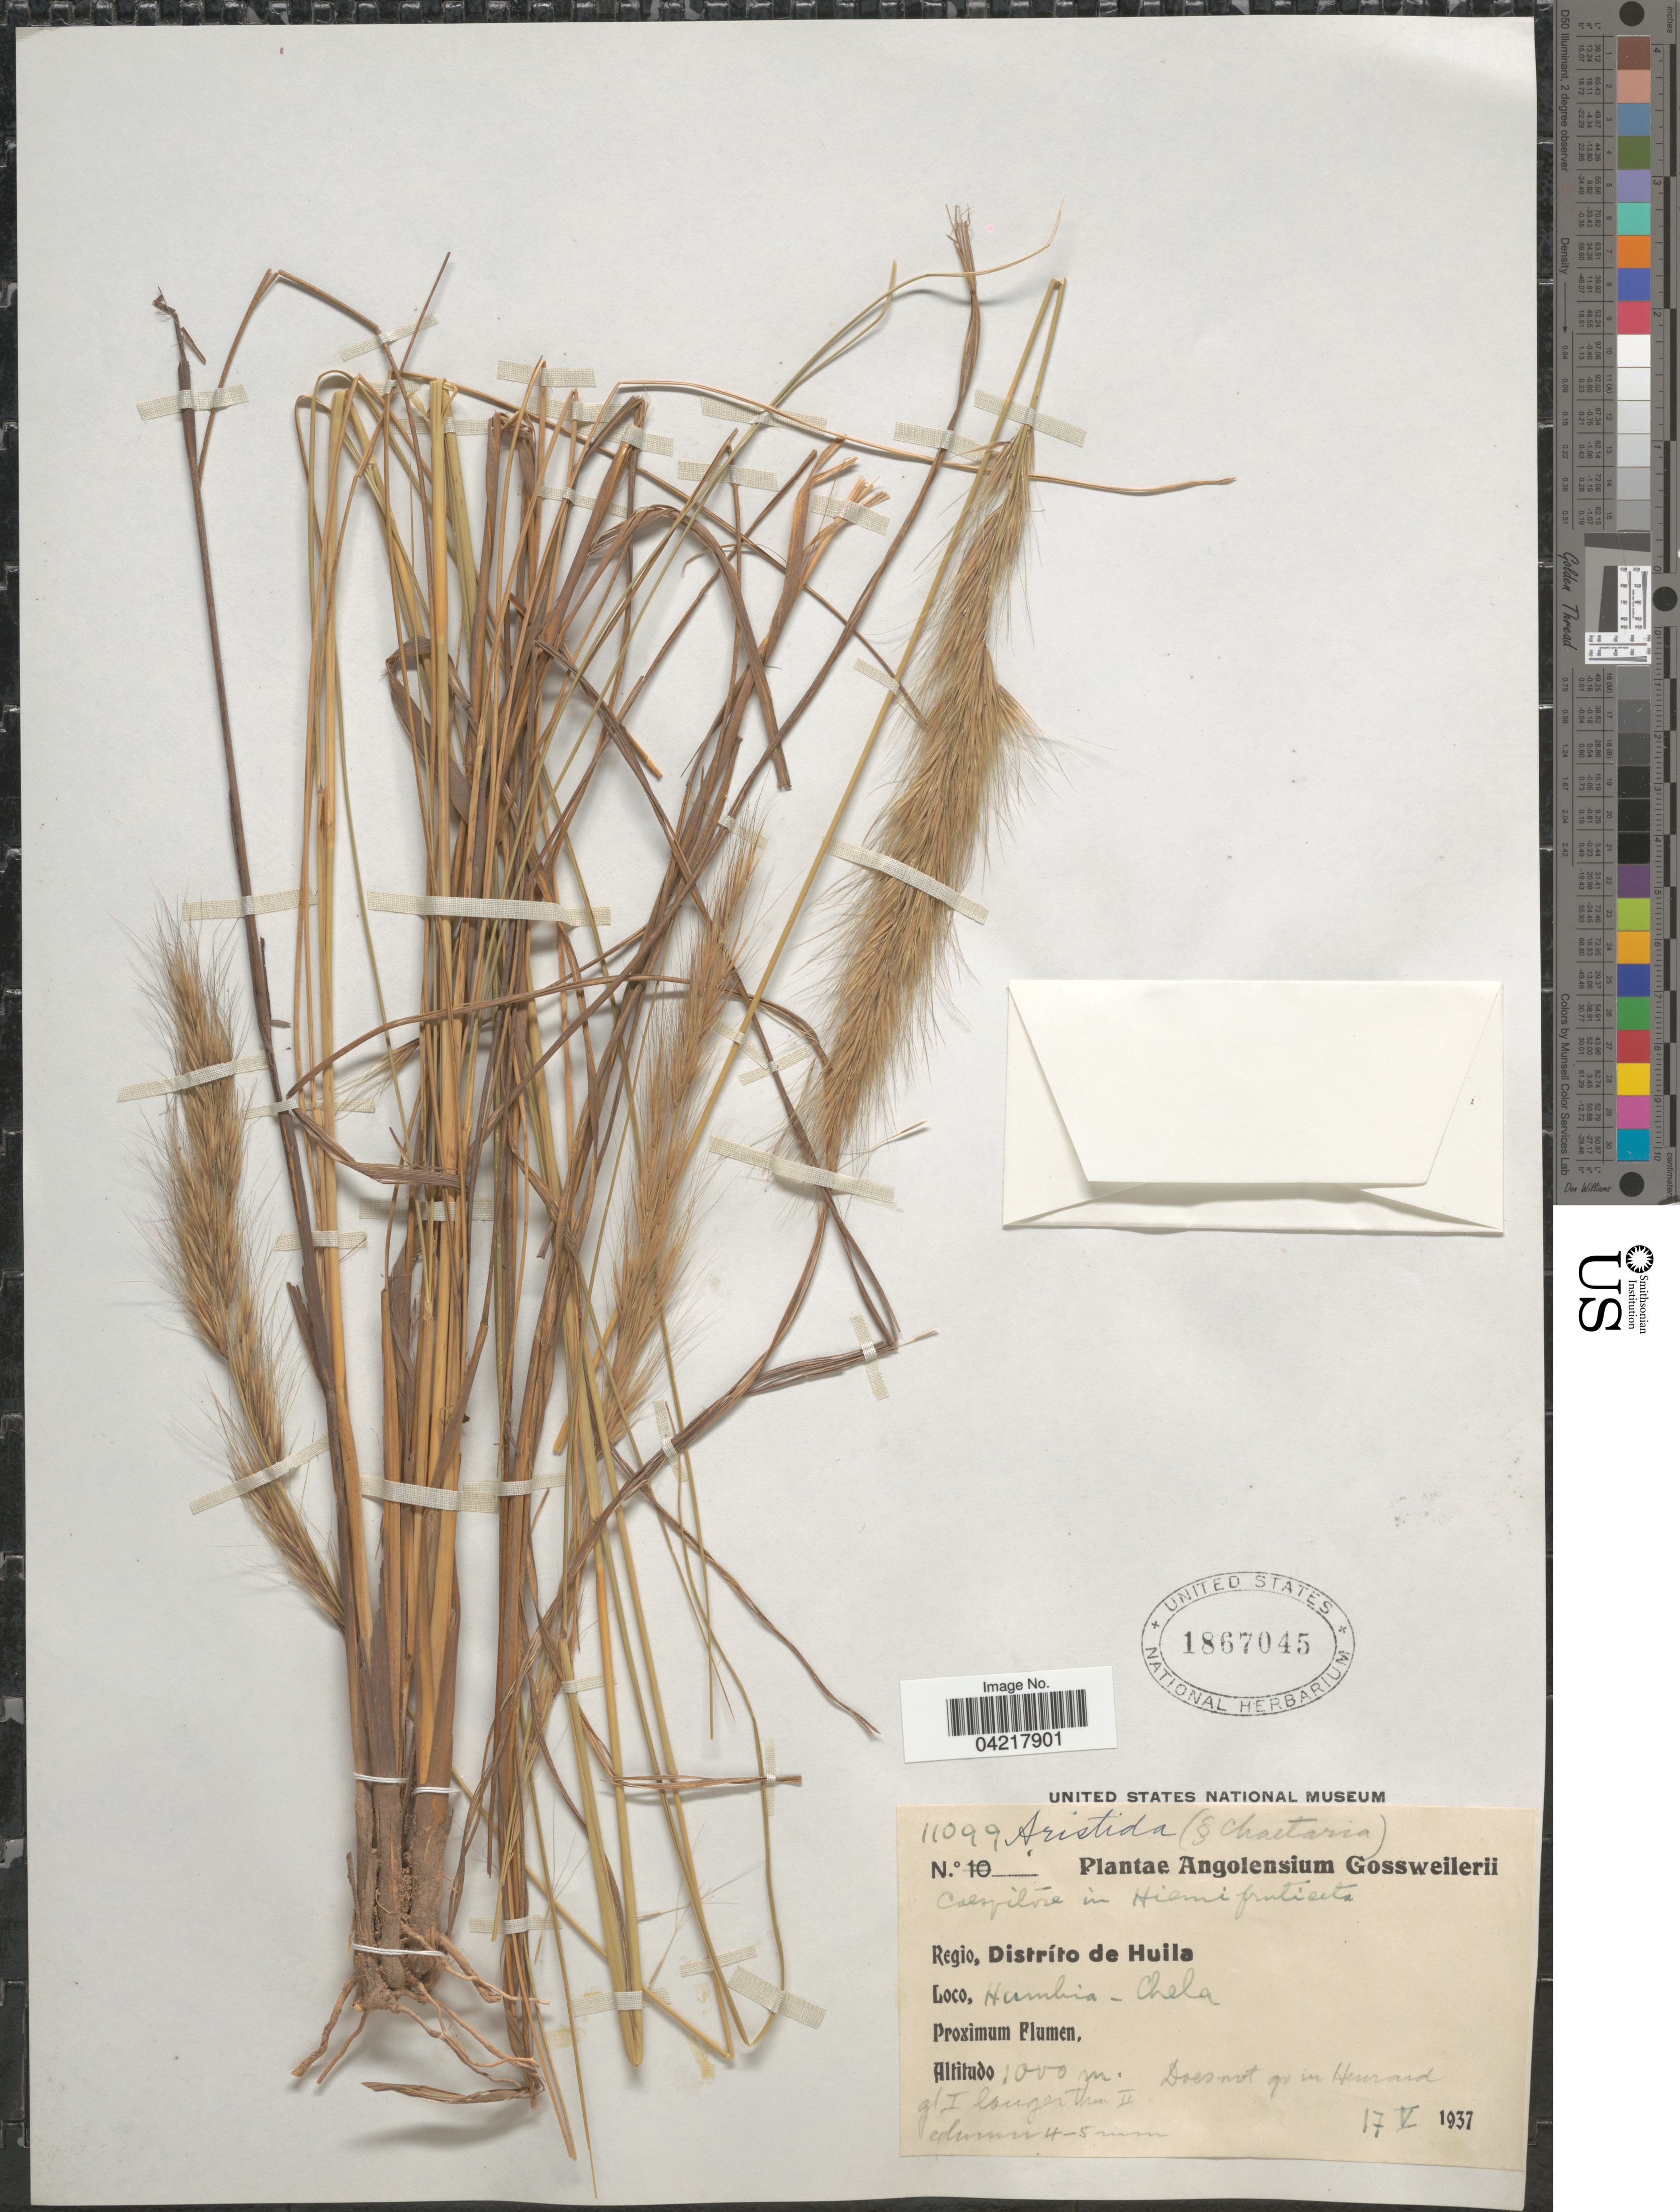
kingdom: Plantae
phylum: Tracheophyta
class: Liliopsida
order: Poales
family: Poaceae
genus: Aristida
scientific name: Aristida sp.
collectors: -. Gossweiler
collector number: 11099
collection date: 1937-05-17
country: Angola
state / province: Huila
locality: Regio, Distríto de Huila. Humbia-Chela.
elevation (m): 1000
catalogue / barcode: US 1867045